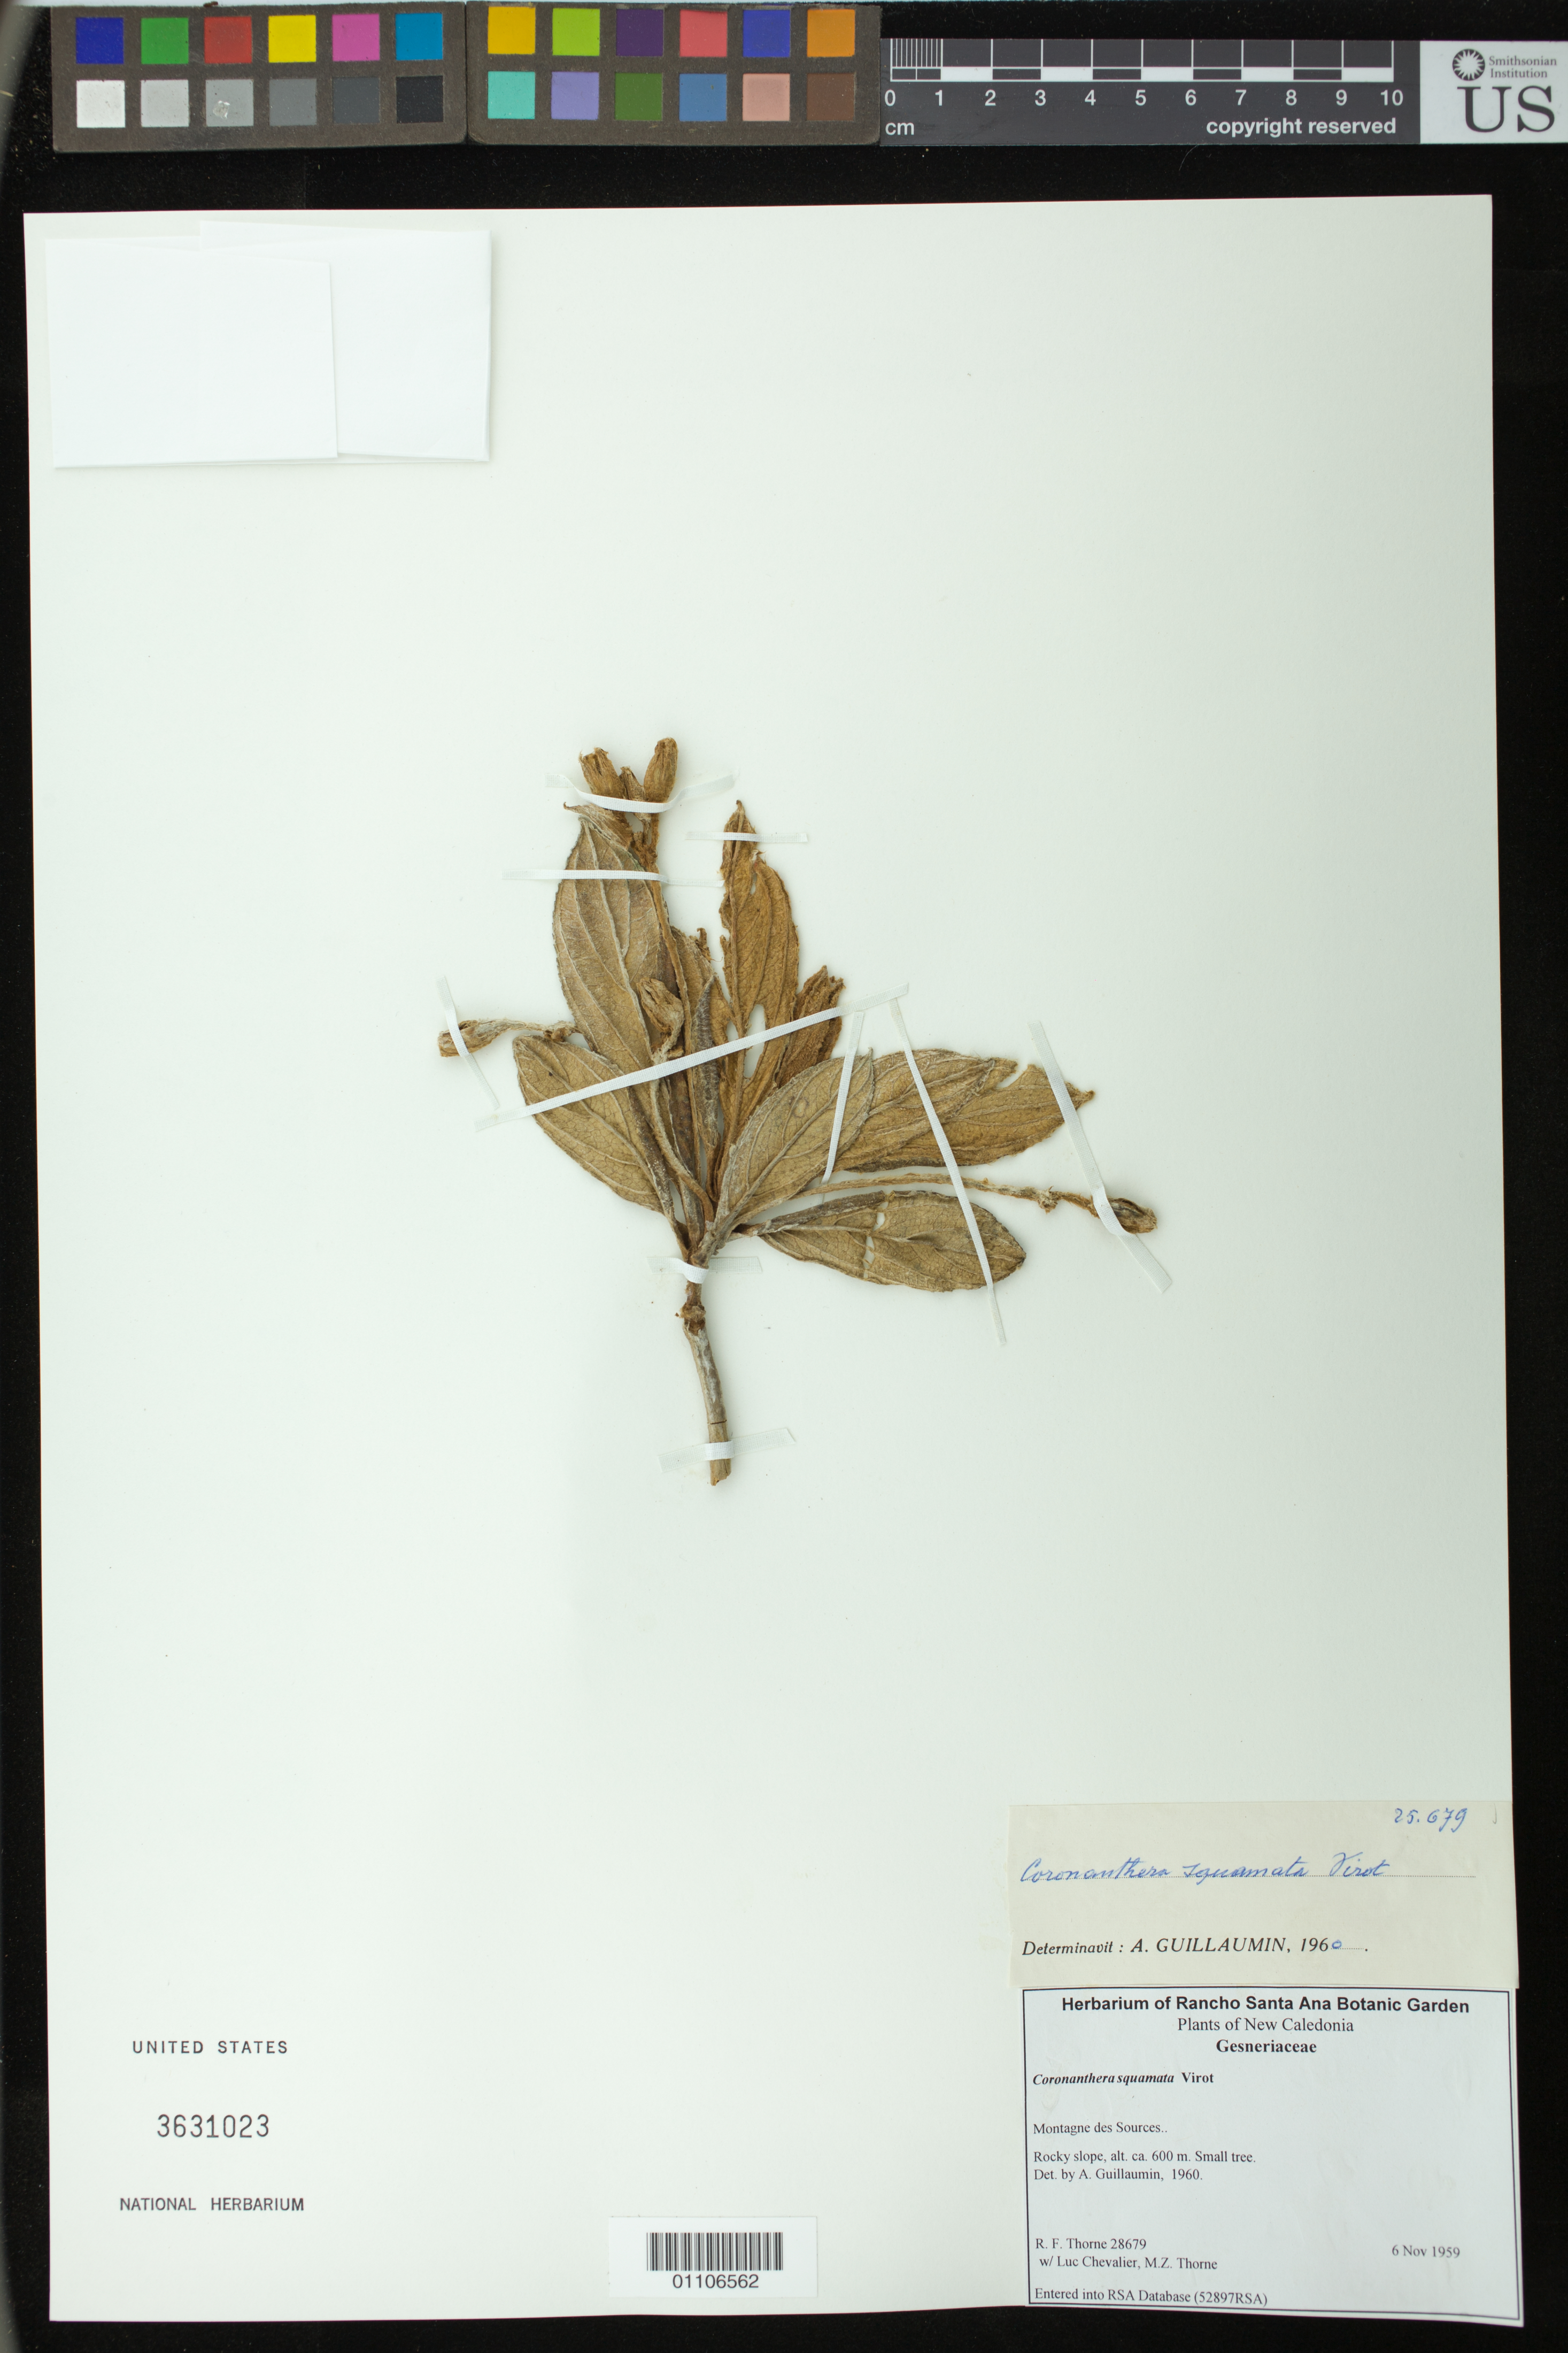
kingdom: Plantae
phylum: Tracheophyta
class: Magnoliopsida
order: Lamiales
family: Gesneriaceae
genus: Coronanthera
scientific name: Coronanthera squamata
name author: R. Virot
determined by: Guillaumin, André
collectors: R. F. Thorne, L. Chevalier & M. Thorne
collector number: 28679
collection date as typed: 06 Nov 1959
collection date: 1959-11-06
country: New Caledonia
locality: Montagne des Sources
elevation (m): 600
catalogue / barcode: US 3631023